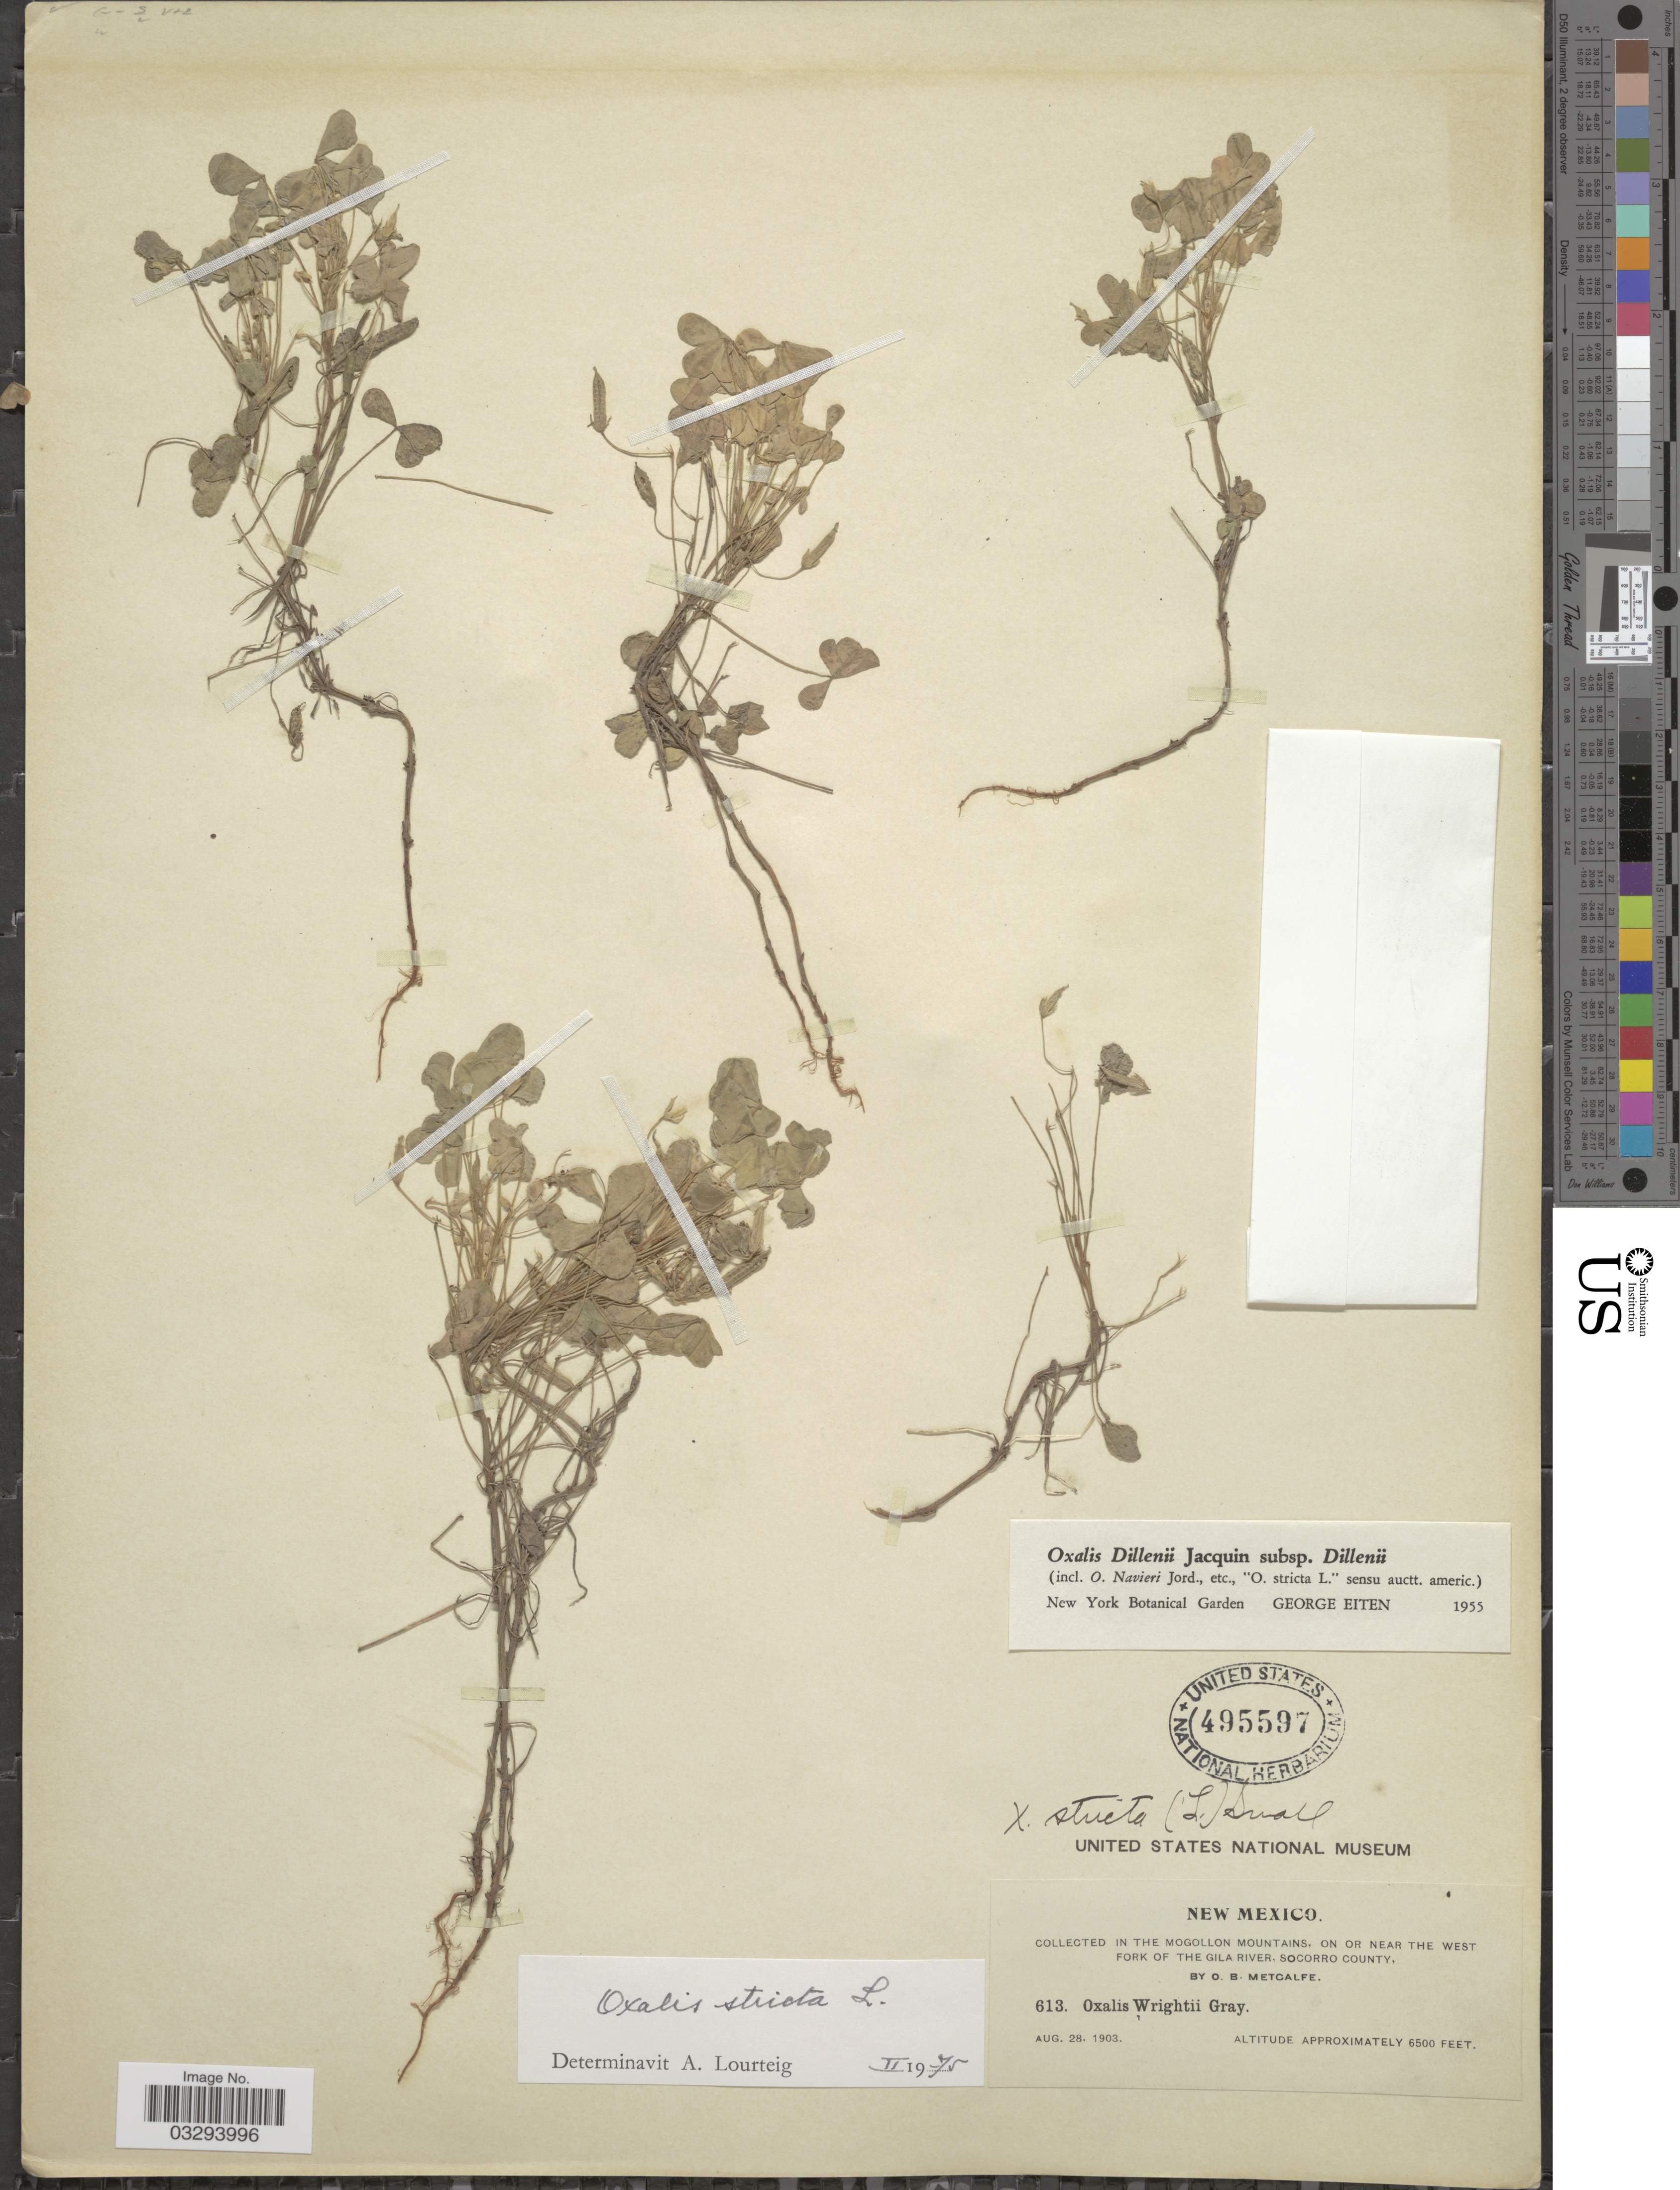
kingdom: Plantae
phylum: Tracheophyta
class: Magnoliopsida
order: Oxalidales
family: Oxalidaceae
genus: Oxalis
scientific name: Oxalis stricta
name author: L.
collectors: O. B. Metcalfe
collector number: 613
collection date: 1903-08-28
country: United States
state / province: New Mexico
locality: In the Mogollon Mountains, on or near the west fork of the Gila River, Socorro County.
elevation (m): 1981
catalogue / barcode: US 495597